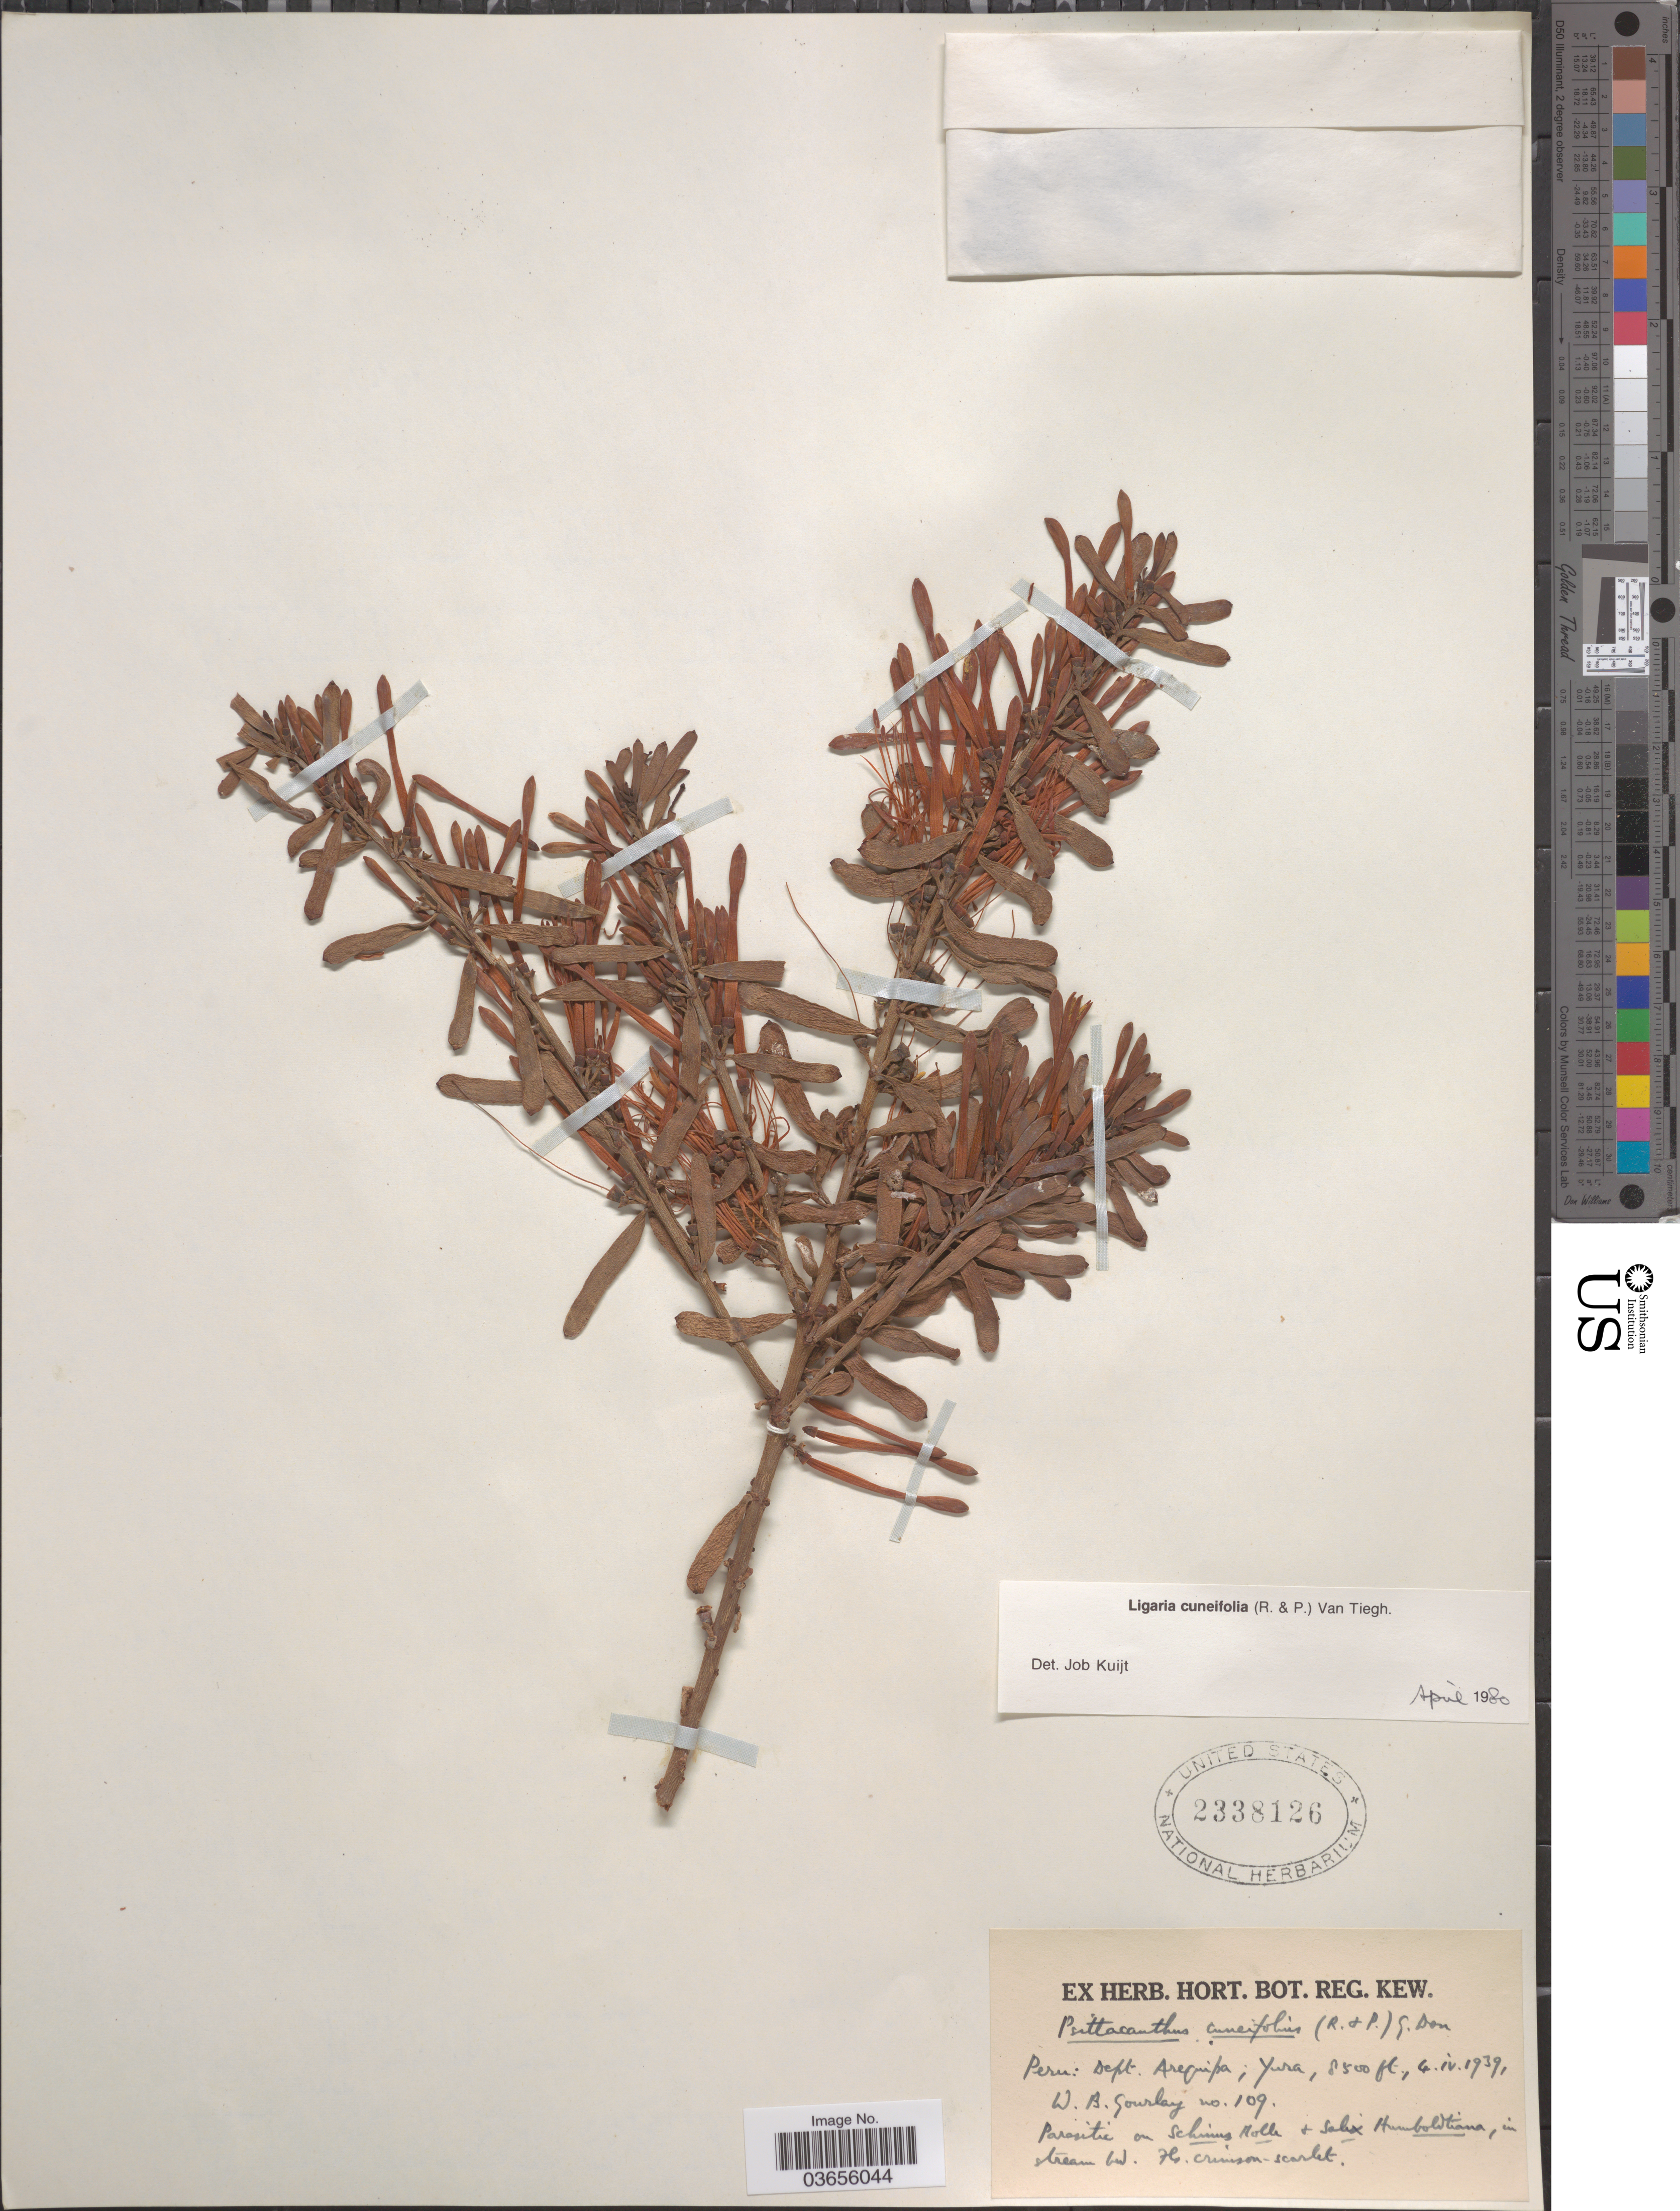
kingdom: Plantae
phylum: Tracheophyta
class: Magnoliopsida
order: Santalales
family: Loranthaceae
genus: Ligaria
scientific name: Ligaria cuneifolia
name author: (Ruiz & Pav.) Tiegh.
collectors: W. B. Gourlay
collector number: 109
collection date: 1939-04-04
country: Peru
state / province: Arequipa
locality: Dept. Arequipa; Yura.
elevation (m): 2591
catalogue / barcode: US 2338126